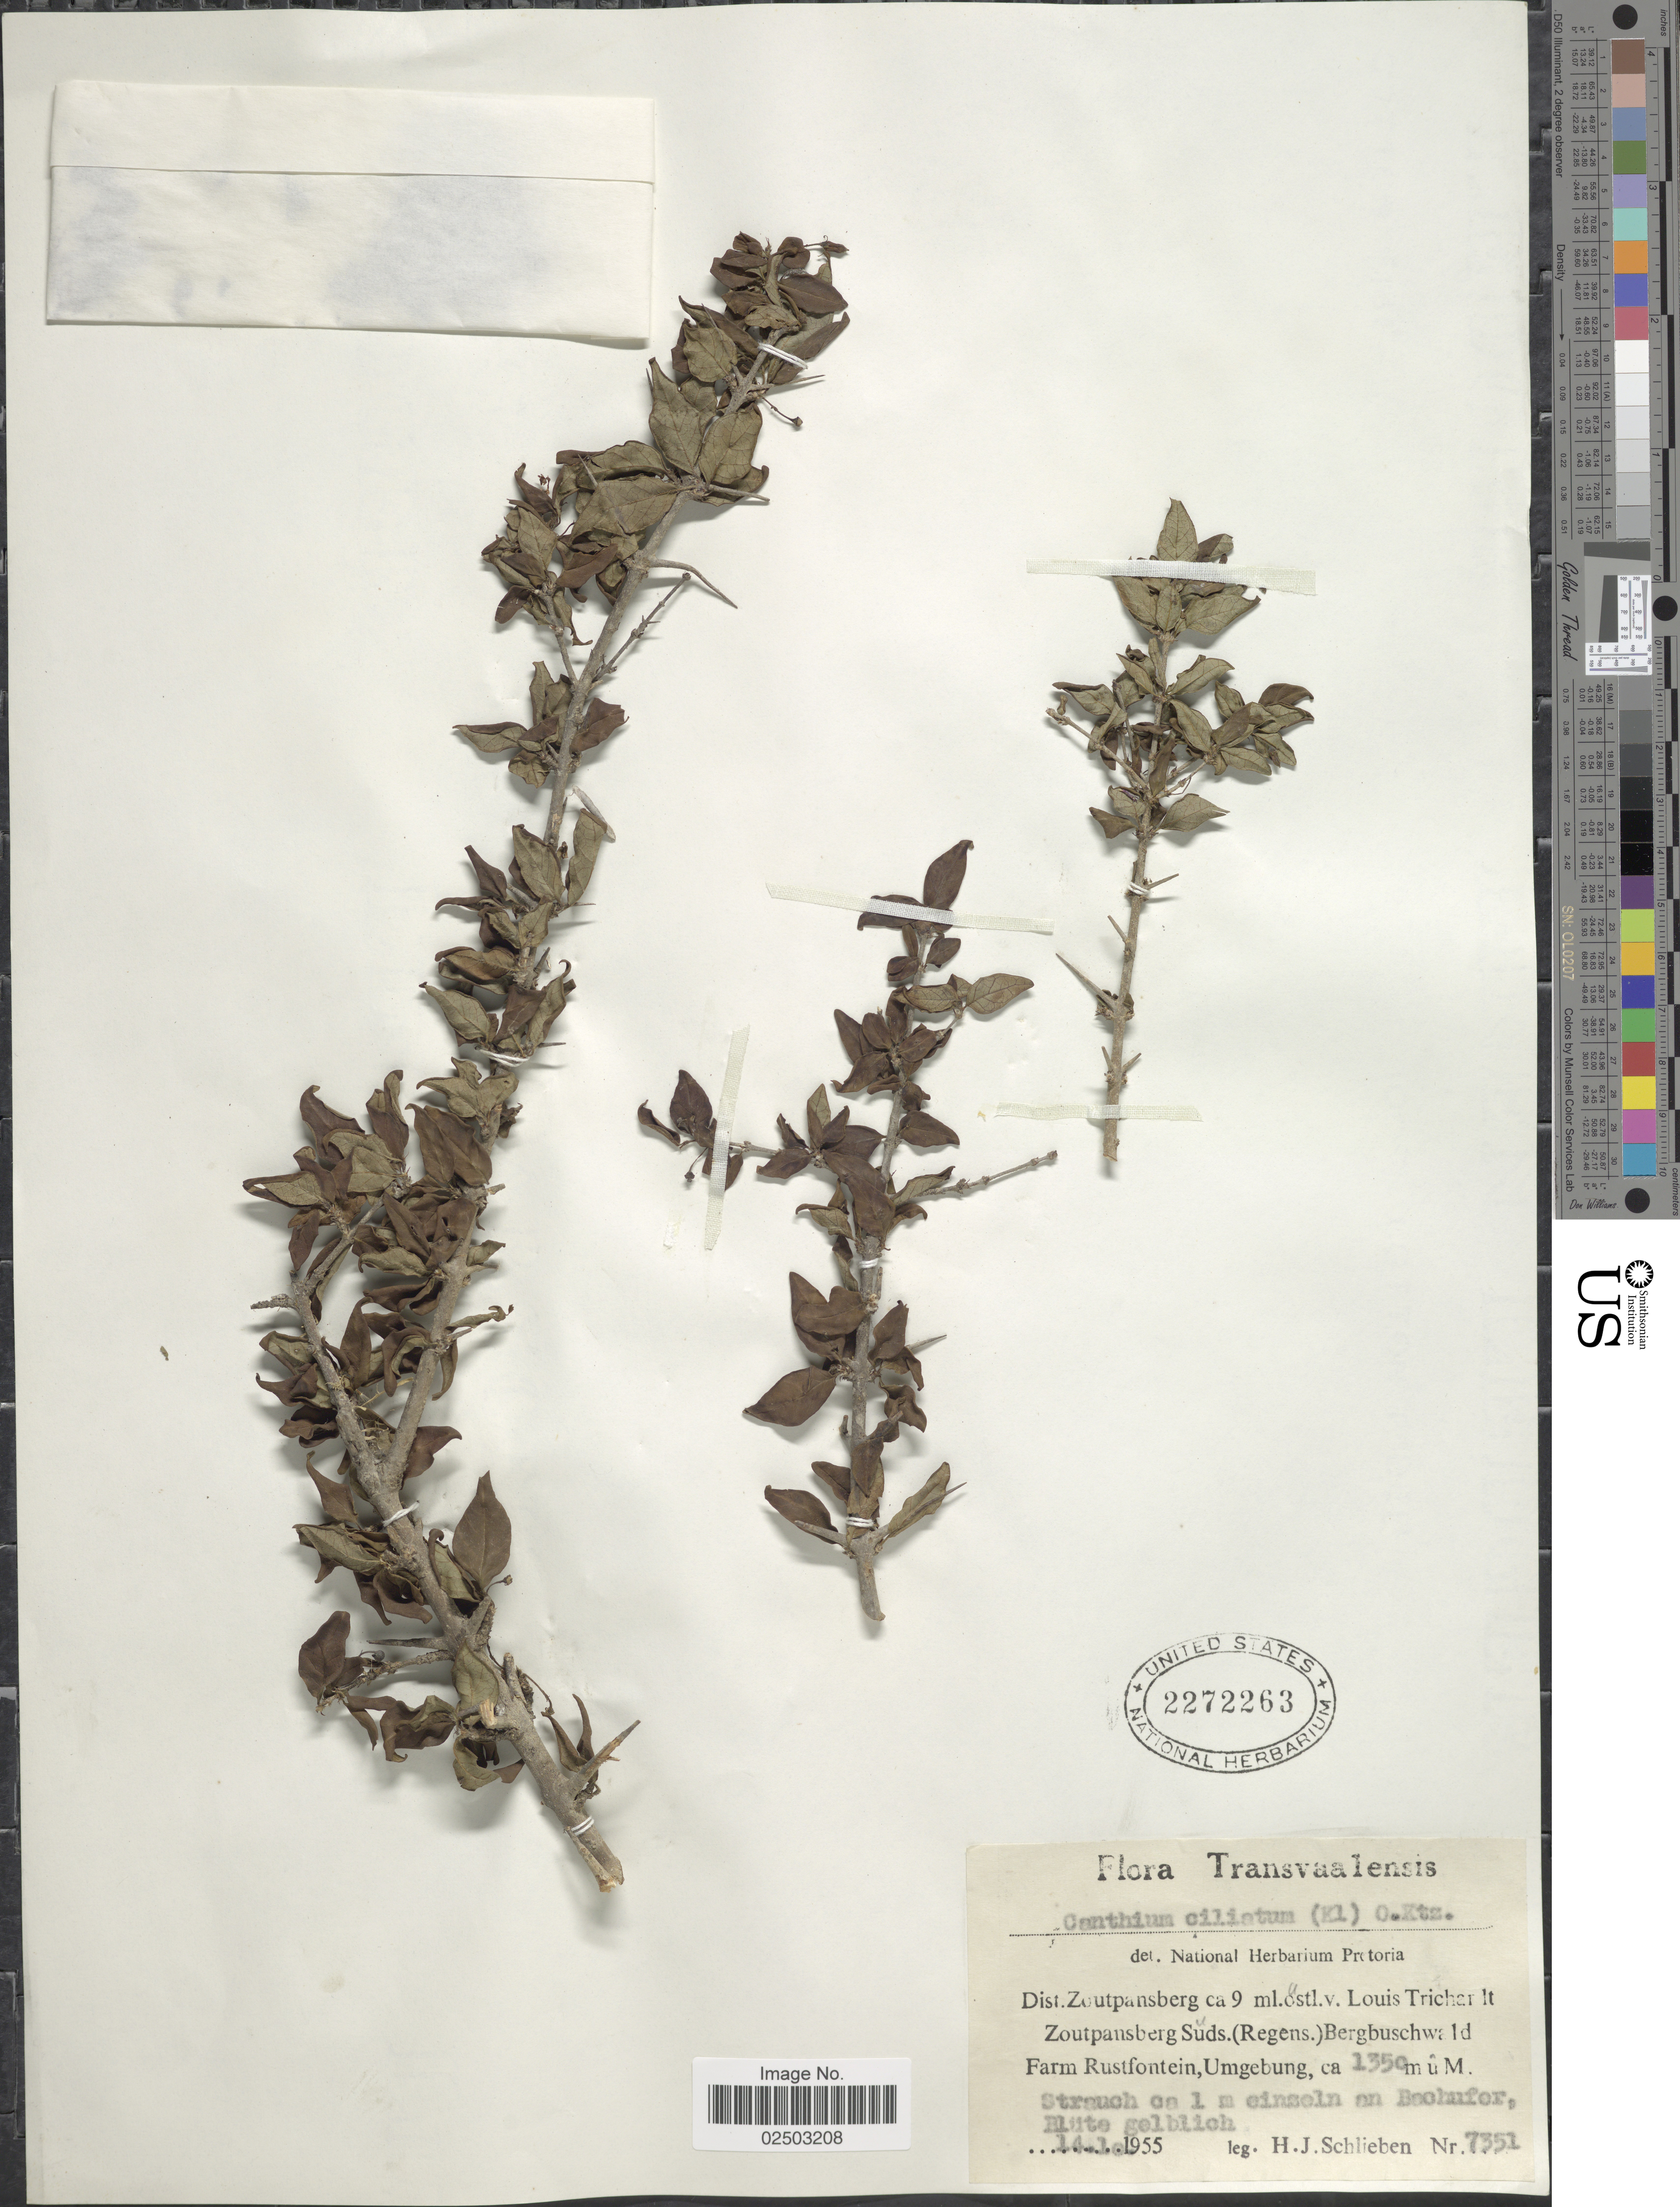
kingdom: Plantae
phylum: Tracheophyta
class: Magnoliopsida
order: Gentianales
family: Rubiaceae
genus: Canthium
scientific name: Canthium ciliatum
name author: (D. Dietr.) Kuntze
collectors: H. J. Schlieben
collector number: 7351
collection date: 1955-01-14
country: South Africa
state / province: Limpopo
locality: Transvaalensis, Zoutpansberg ca 9 ml. ostl.v. Louis Trichardt Zoutpansberg Suds. (Regens) Bergbuschwald Farm Rustfontein, Umbegbung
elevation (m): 1350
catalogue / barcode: US 2272263